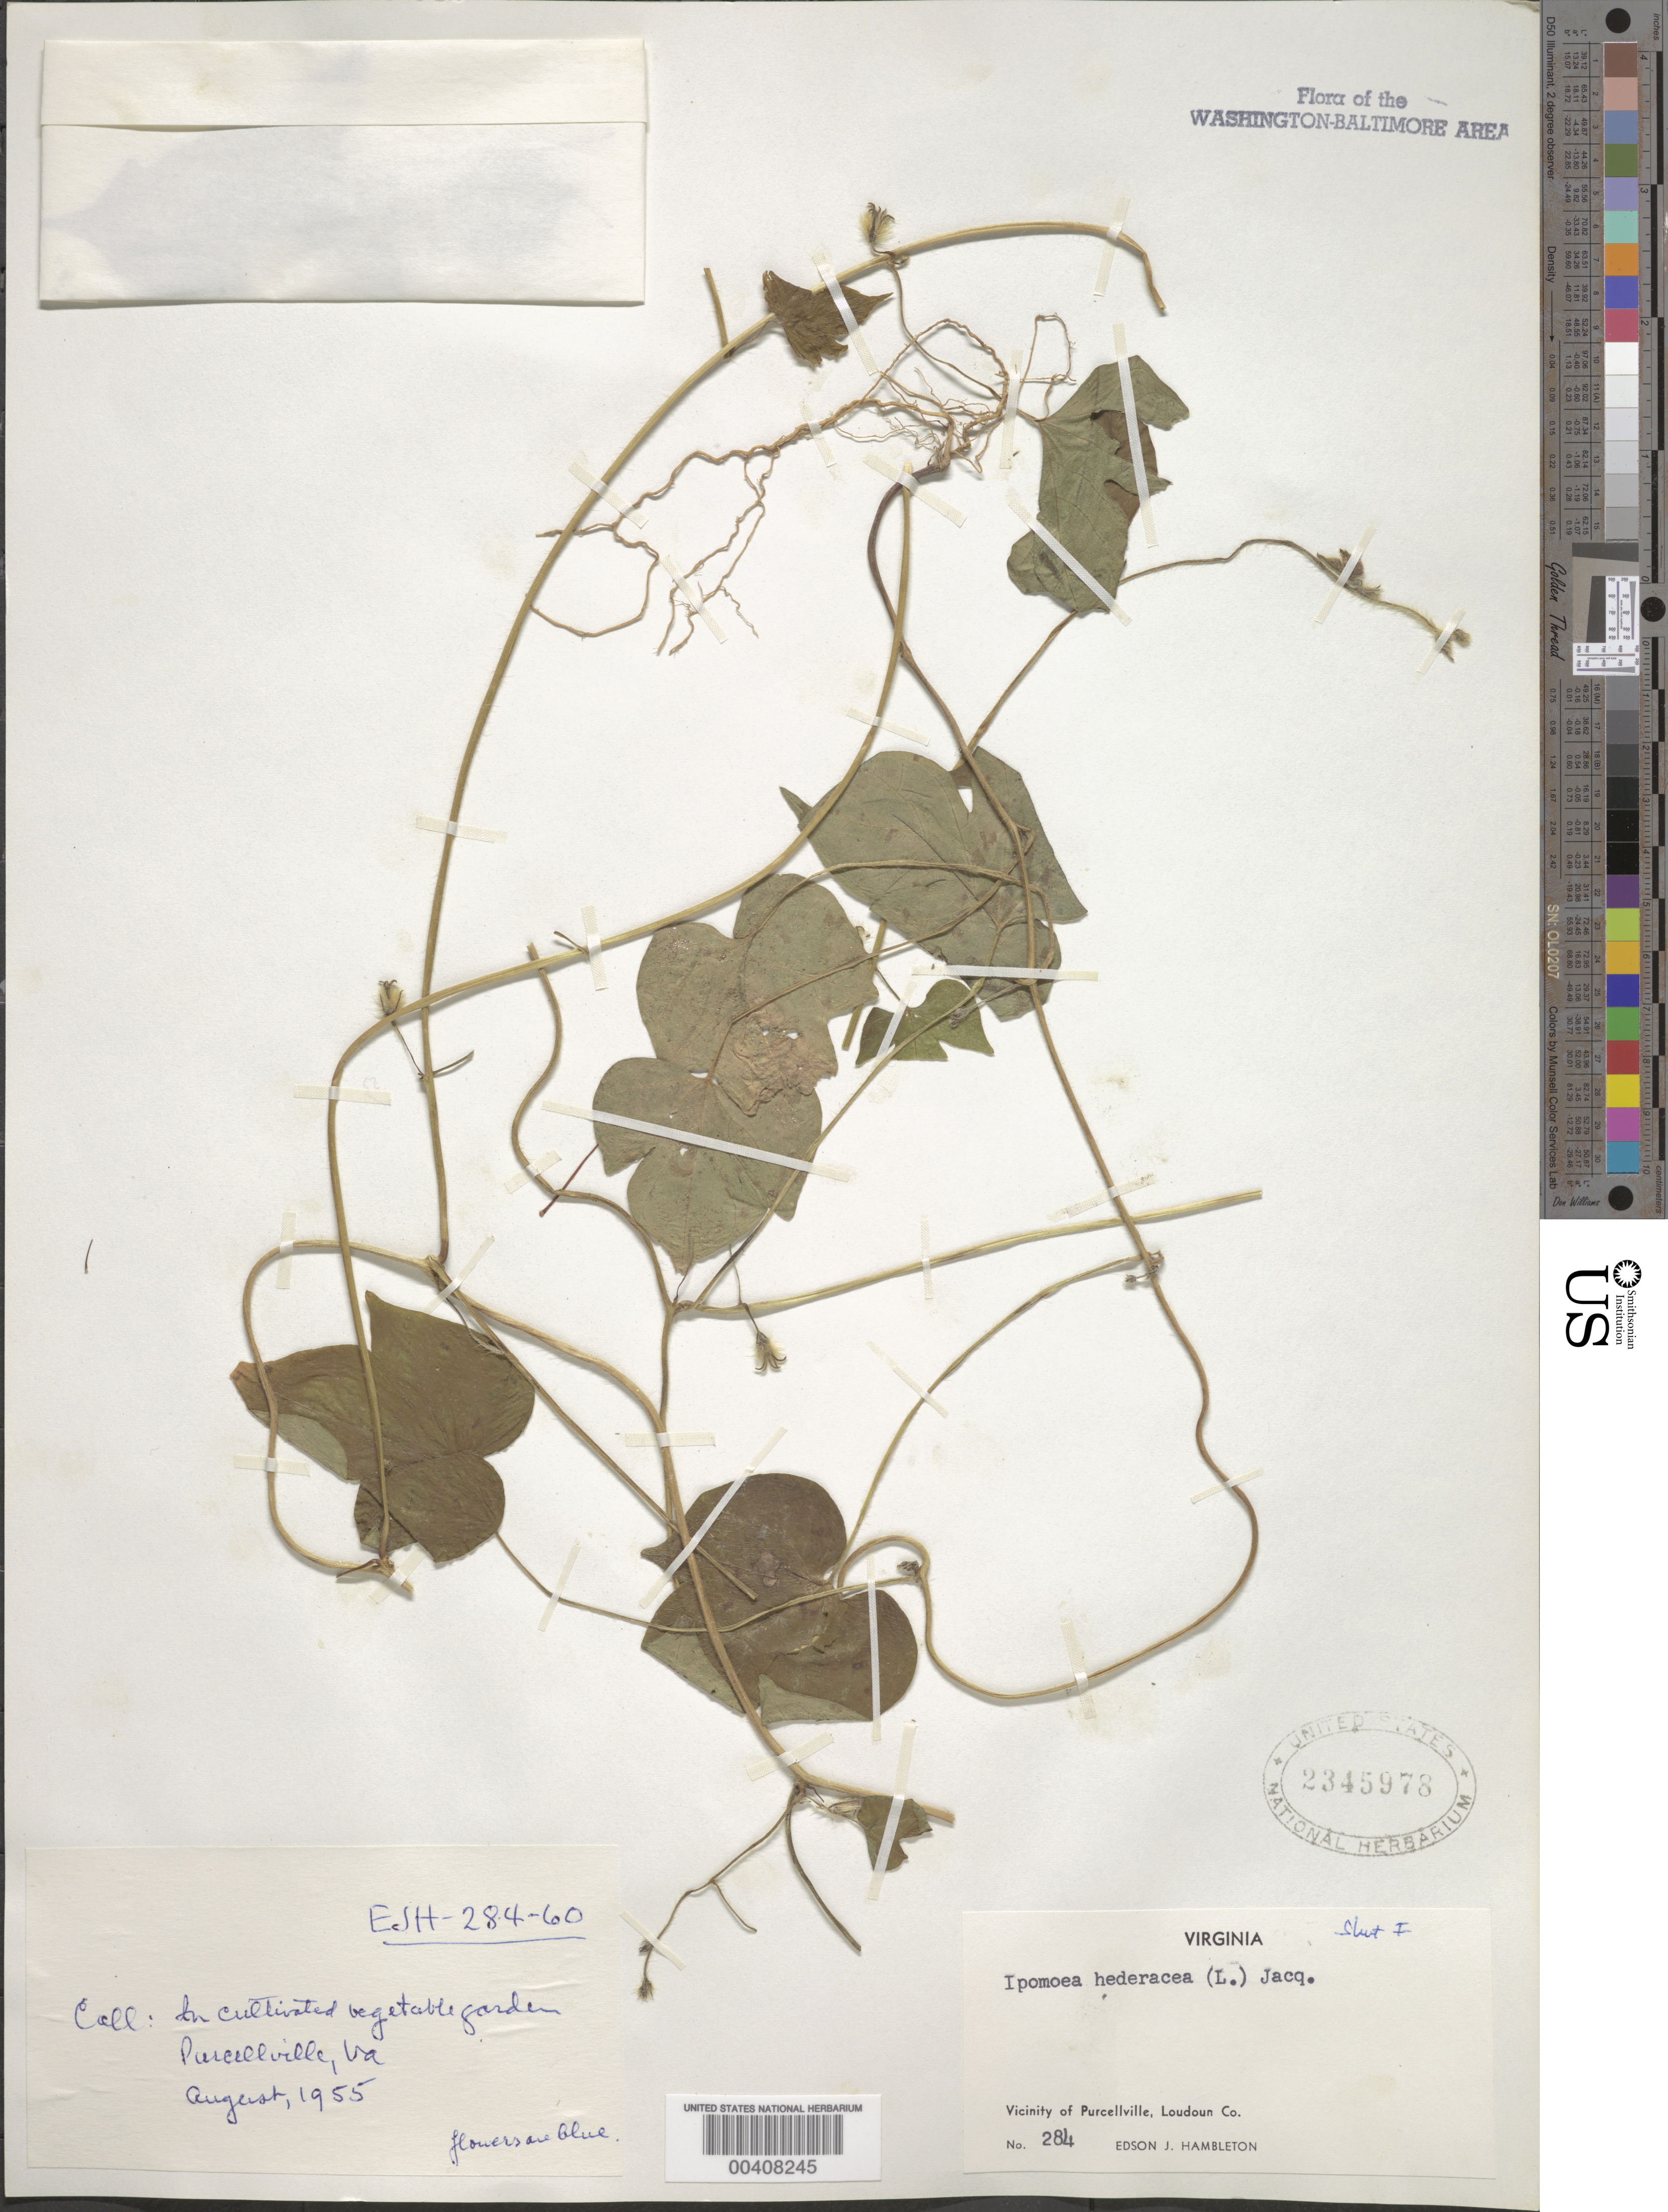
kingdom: Plantae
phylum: Tracheophyta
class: Magnoliopsida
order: Solanales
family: Convolvulaceae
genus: Ipomoea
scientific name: Ipomoea hederacea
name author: Jacq.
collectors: E. Hambleton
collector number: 284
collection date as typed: Aug 1955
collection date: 1955-08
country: United States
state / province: Virginia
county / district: Loudoun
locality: Purcellville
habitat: In cultivated vegetable garden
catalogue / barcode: US 2345978